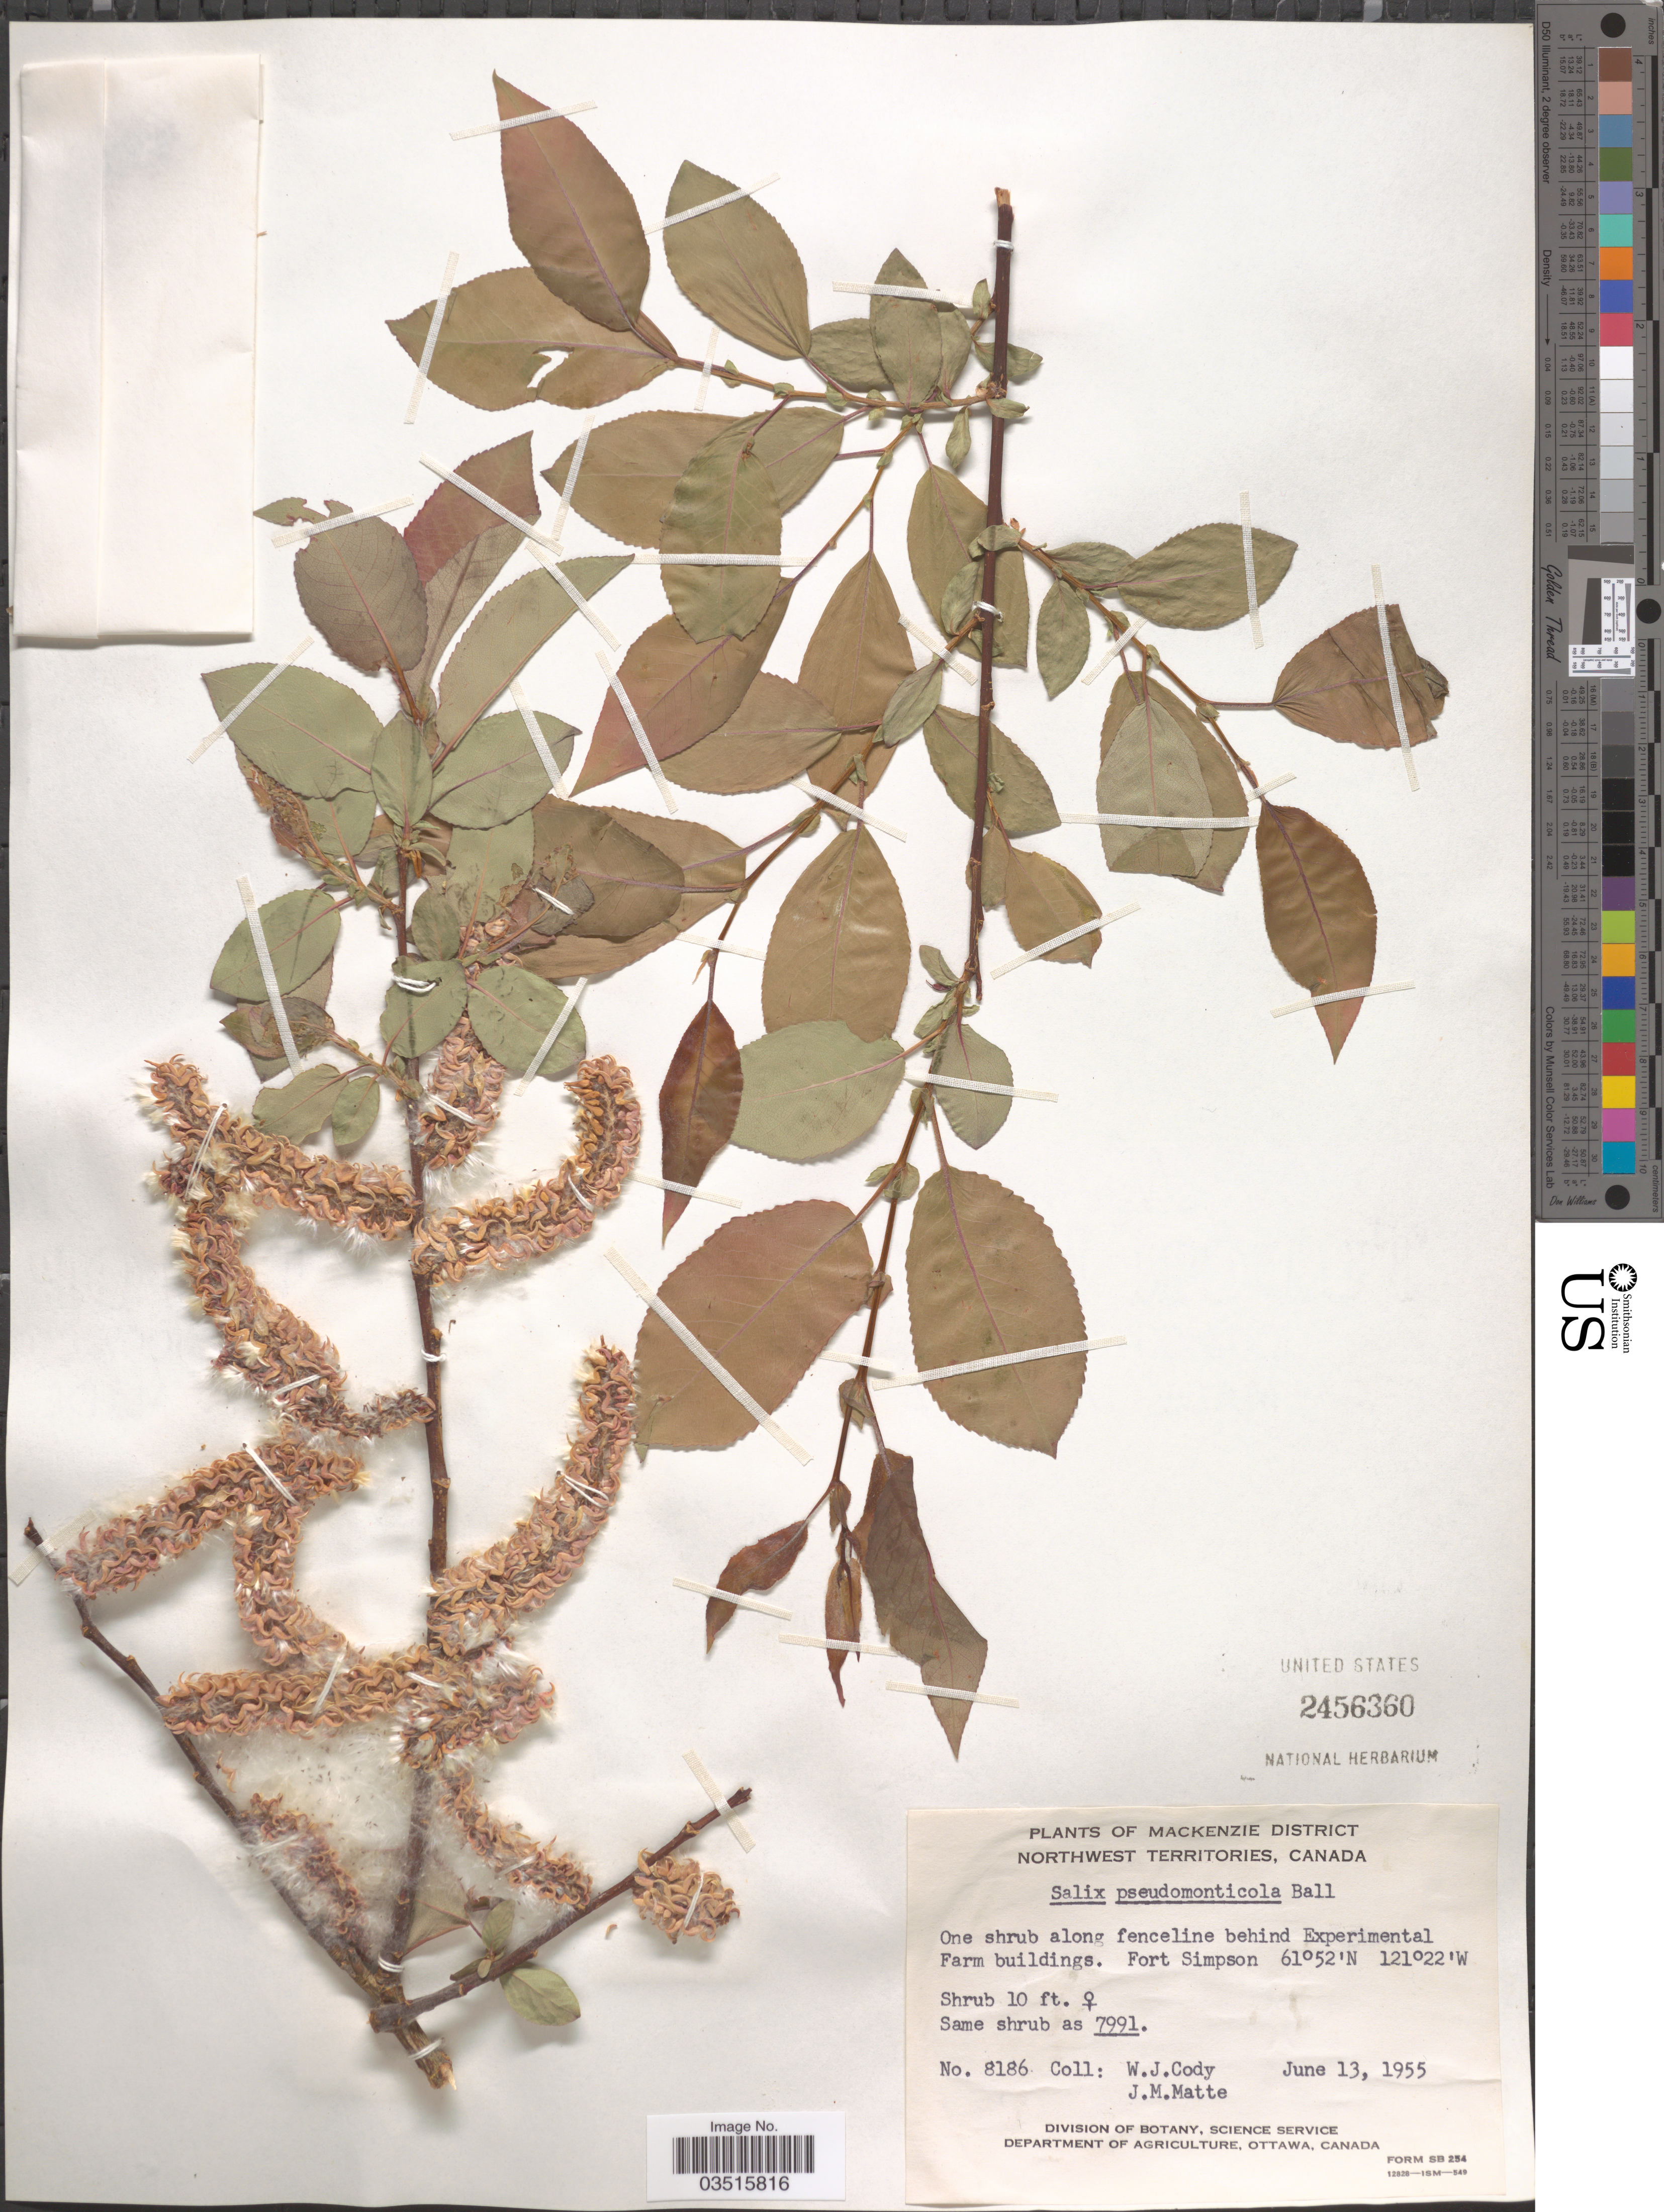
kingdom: Plantae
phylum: Tracheophyta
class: Magnoliopsida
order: Malpighiales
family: Salicaceae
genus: Salix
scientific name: Salix monticola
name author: Bebb.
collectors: W. Cody & J. Matte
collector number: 8186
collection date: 1955-06-13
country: Canada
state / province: Northwest Territories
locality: Mackenzie District. One schrub along fenceline behind Experimental Farm buildings. Fort Simpson.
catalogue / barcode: US 2456360